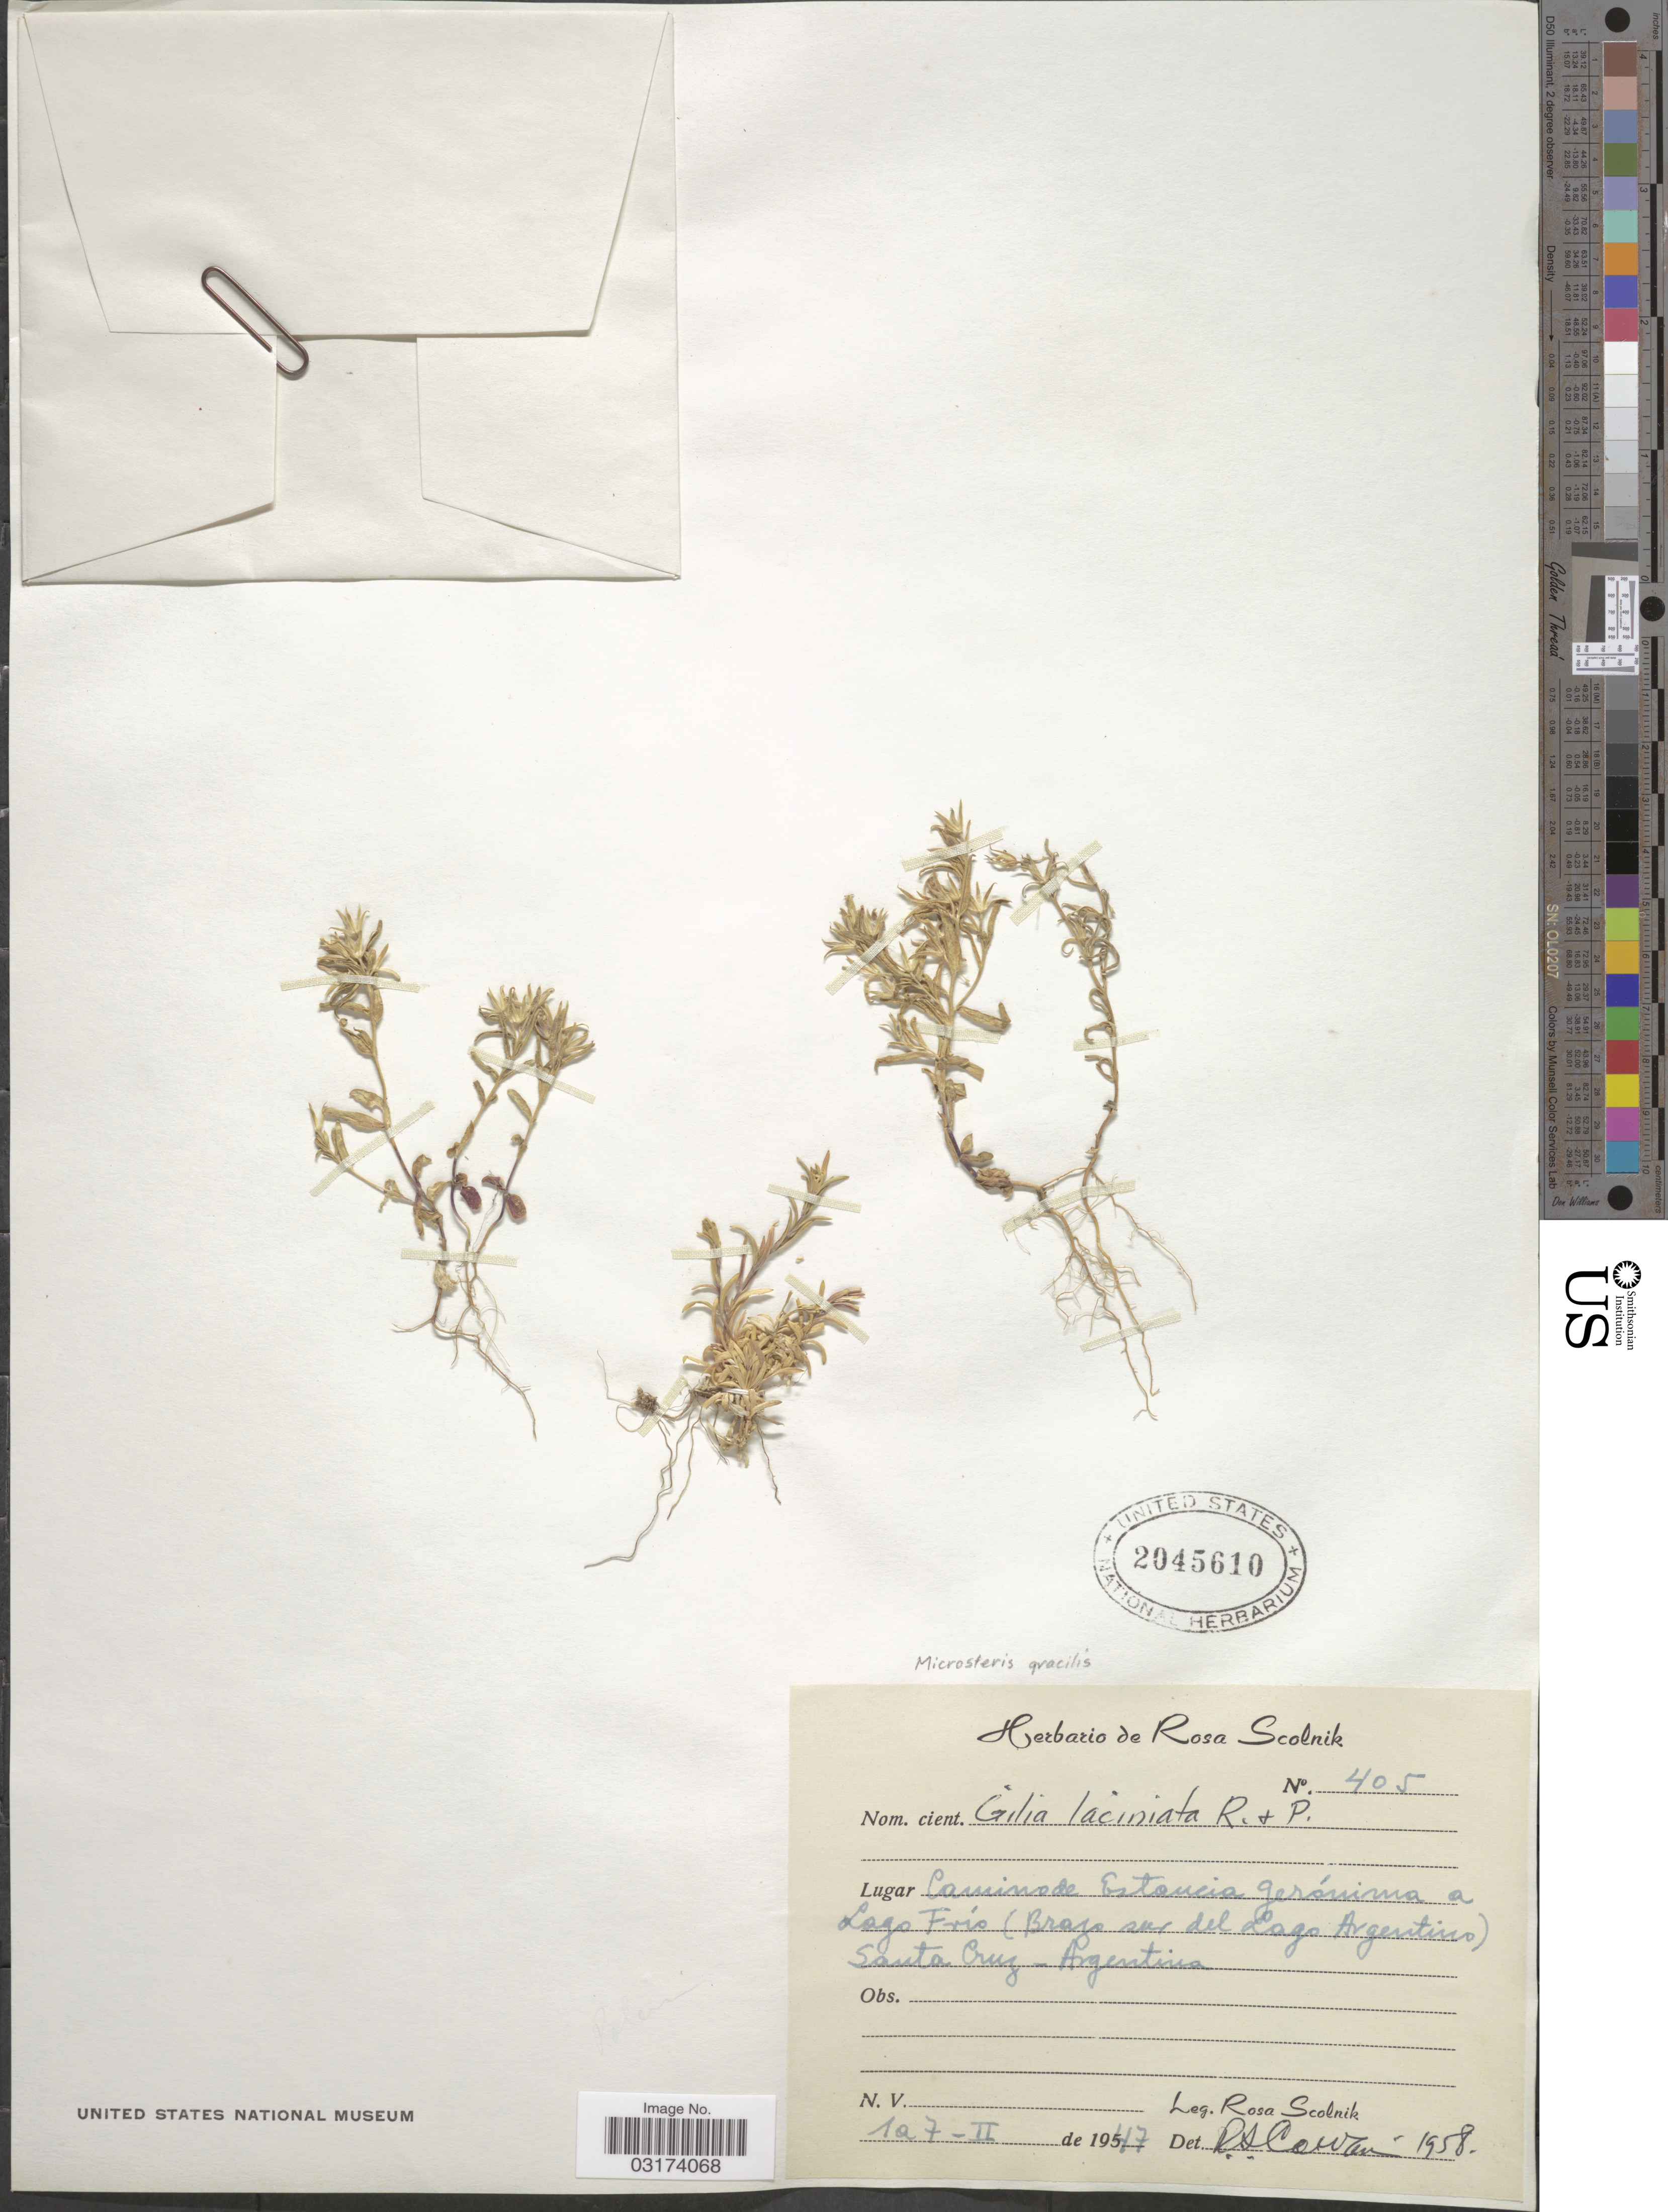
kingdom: Plantae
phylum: Tracheophyta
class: Magnoliopsida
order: Ericales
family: Polemoniaceae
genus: Microsteris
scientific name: Microsteris gracilis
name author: (Hook.) Greene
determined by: (US) Smithsonian Institution - National Museum of Natural History - Department of Botany (UNITED STATES)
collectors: R. Scolnik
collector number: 405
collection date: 1947-02-01/1947-02-07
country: Argentina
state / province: Santa Cruz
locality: Camino de Estancia Jerónima a Lago Frío (Brazo sur del Lago Argentino).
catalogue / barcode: US 2045610